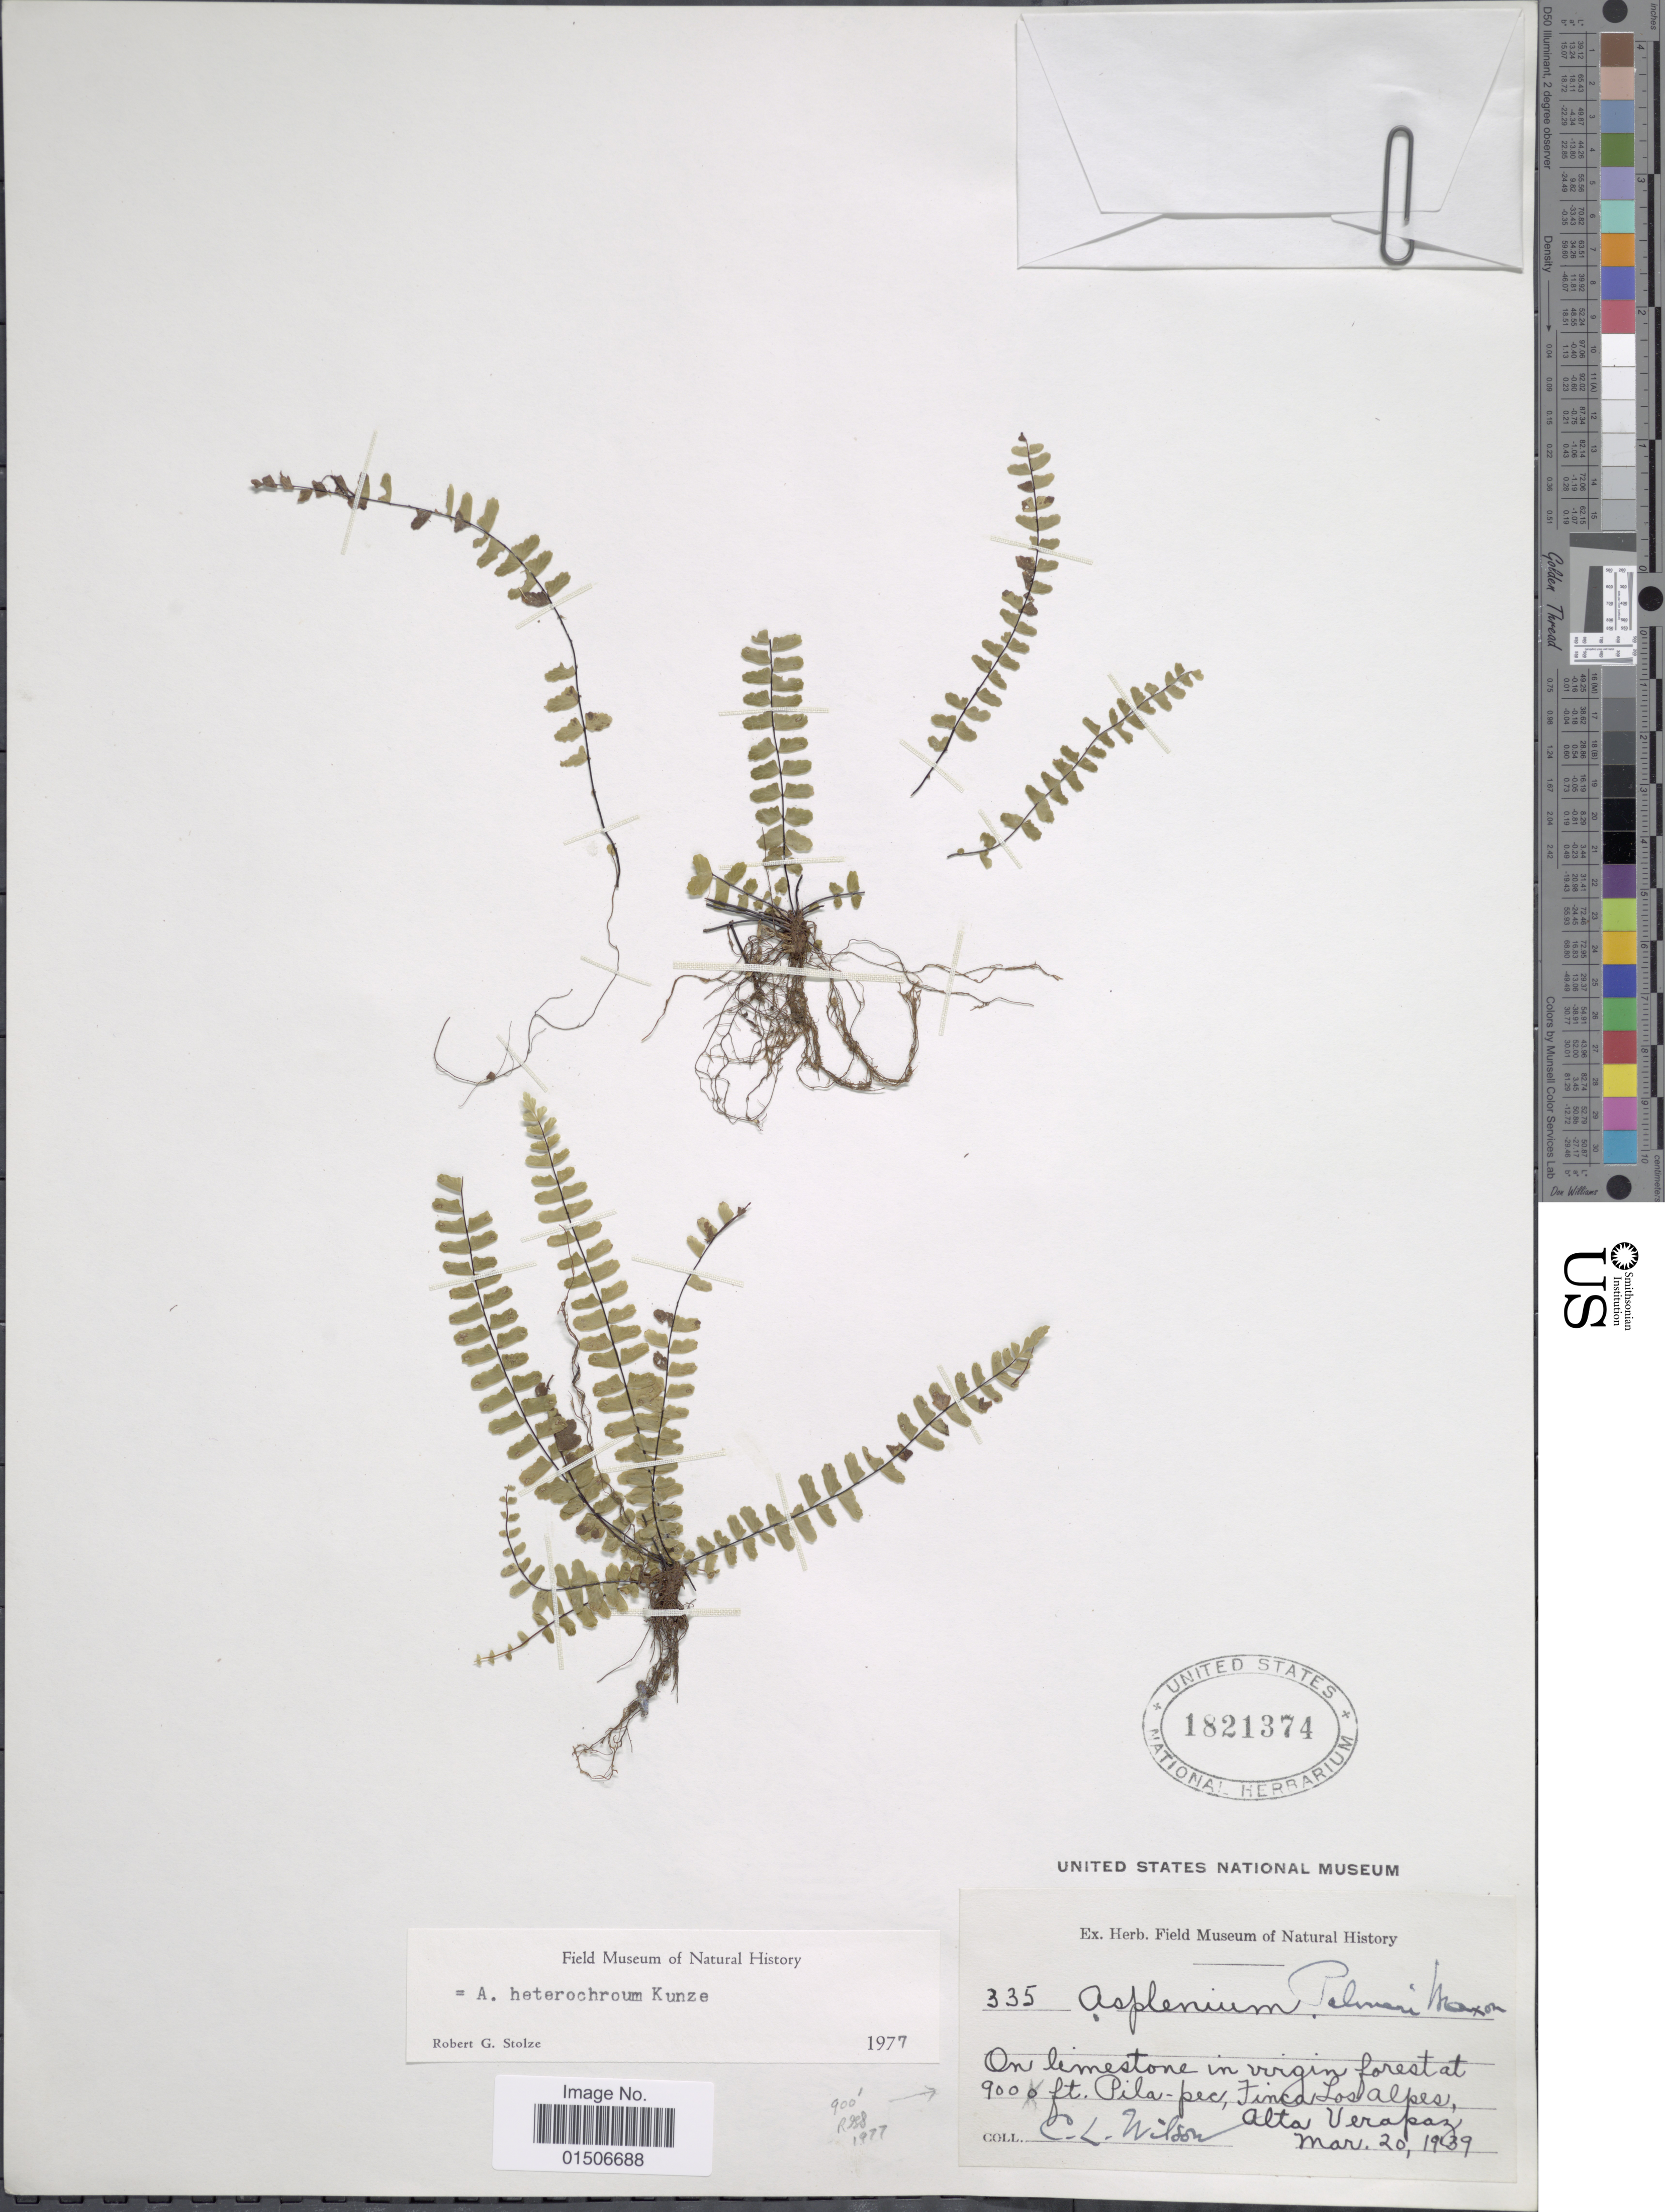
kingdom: Plantae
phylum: Tracheophyta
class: Polypodiopsida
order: Polypodiales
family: Aspleniaceae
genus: Asplenium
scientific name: Asplenium heterochroum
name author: Kunze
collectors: C. L. Wilson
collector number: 335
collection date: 1939-03-20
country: Guatemala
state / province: Alta Verapaz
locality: On limestone in virgin forest at Pila-pec, Finca, Los Alpes, Alta Verapaz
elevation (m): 274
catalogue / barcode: US 1821374